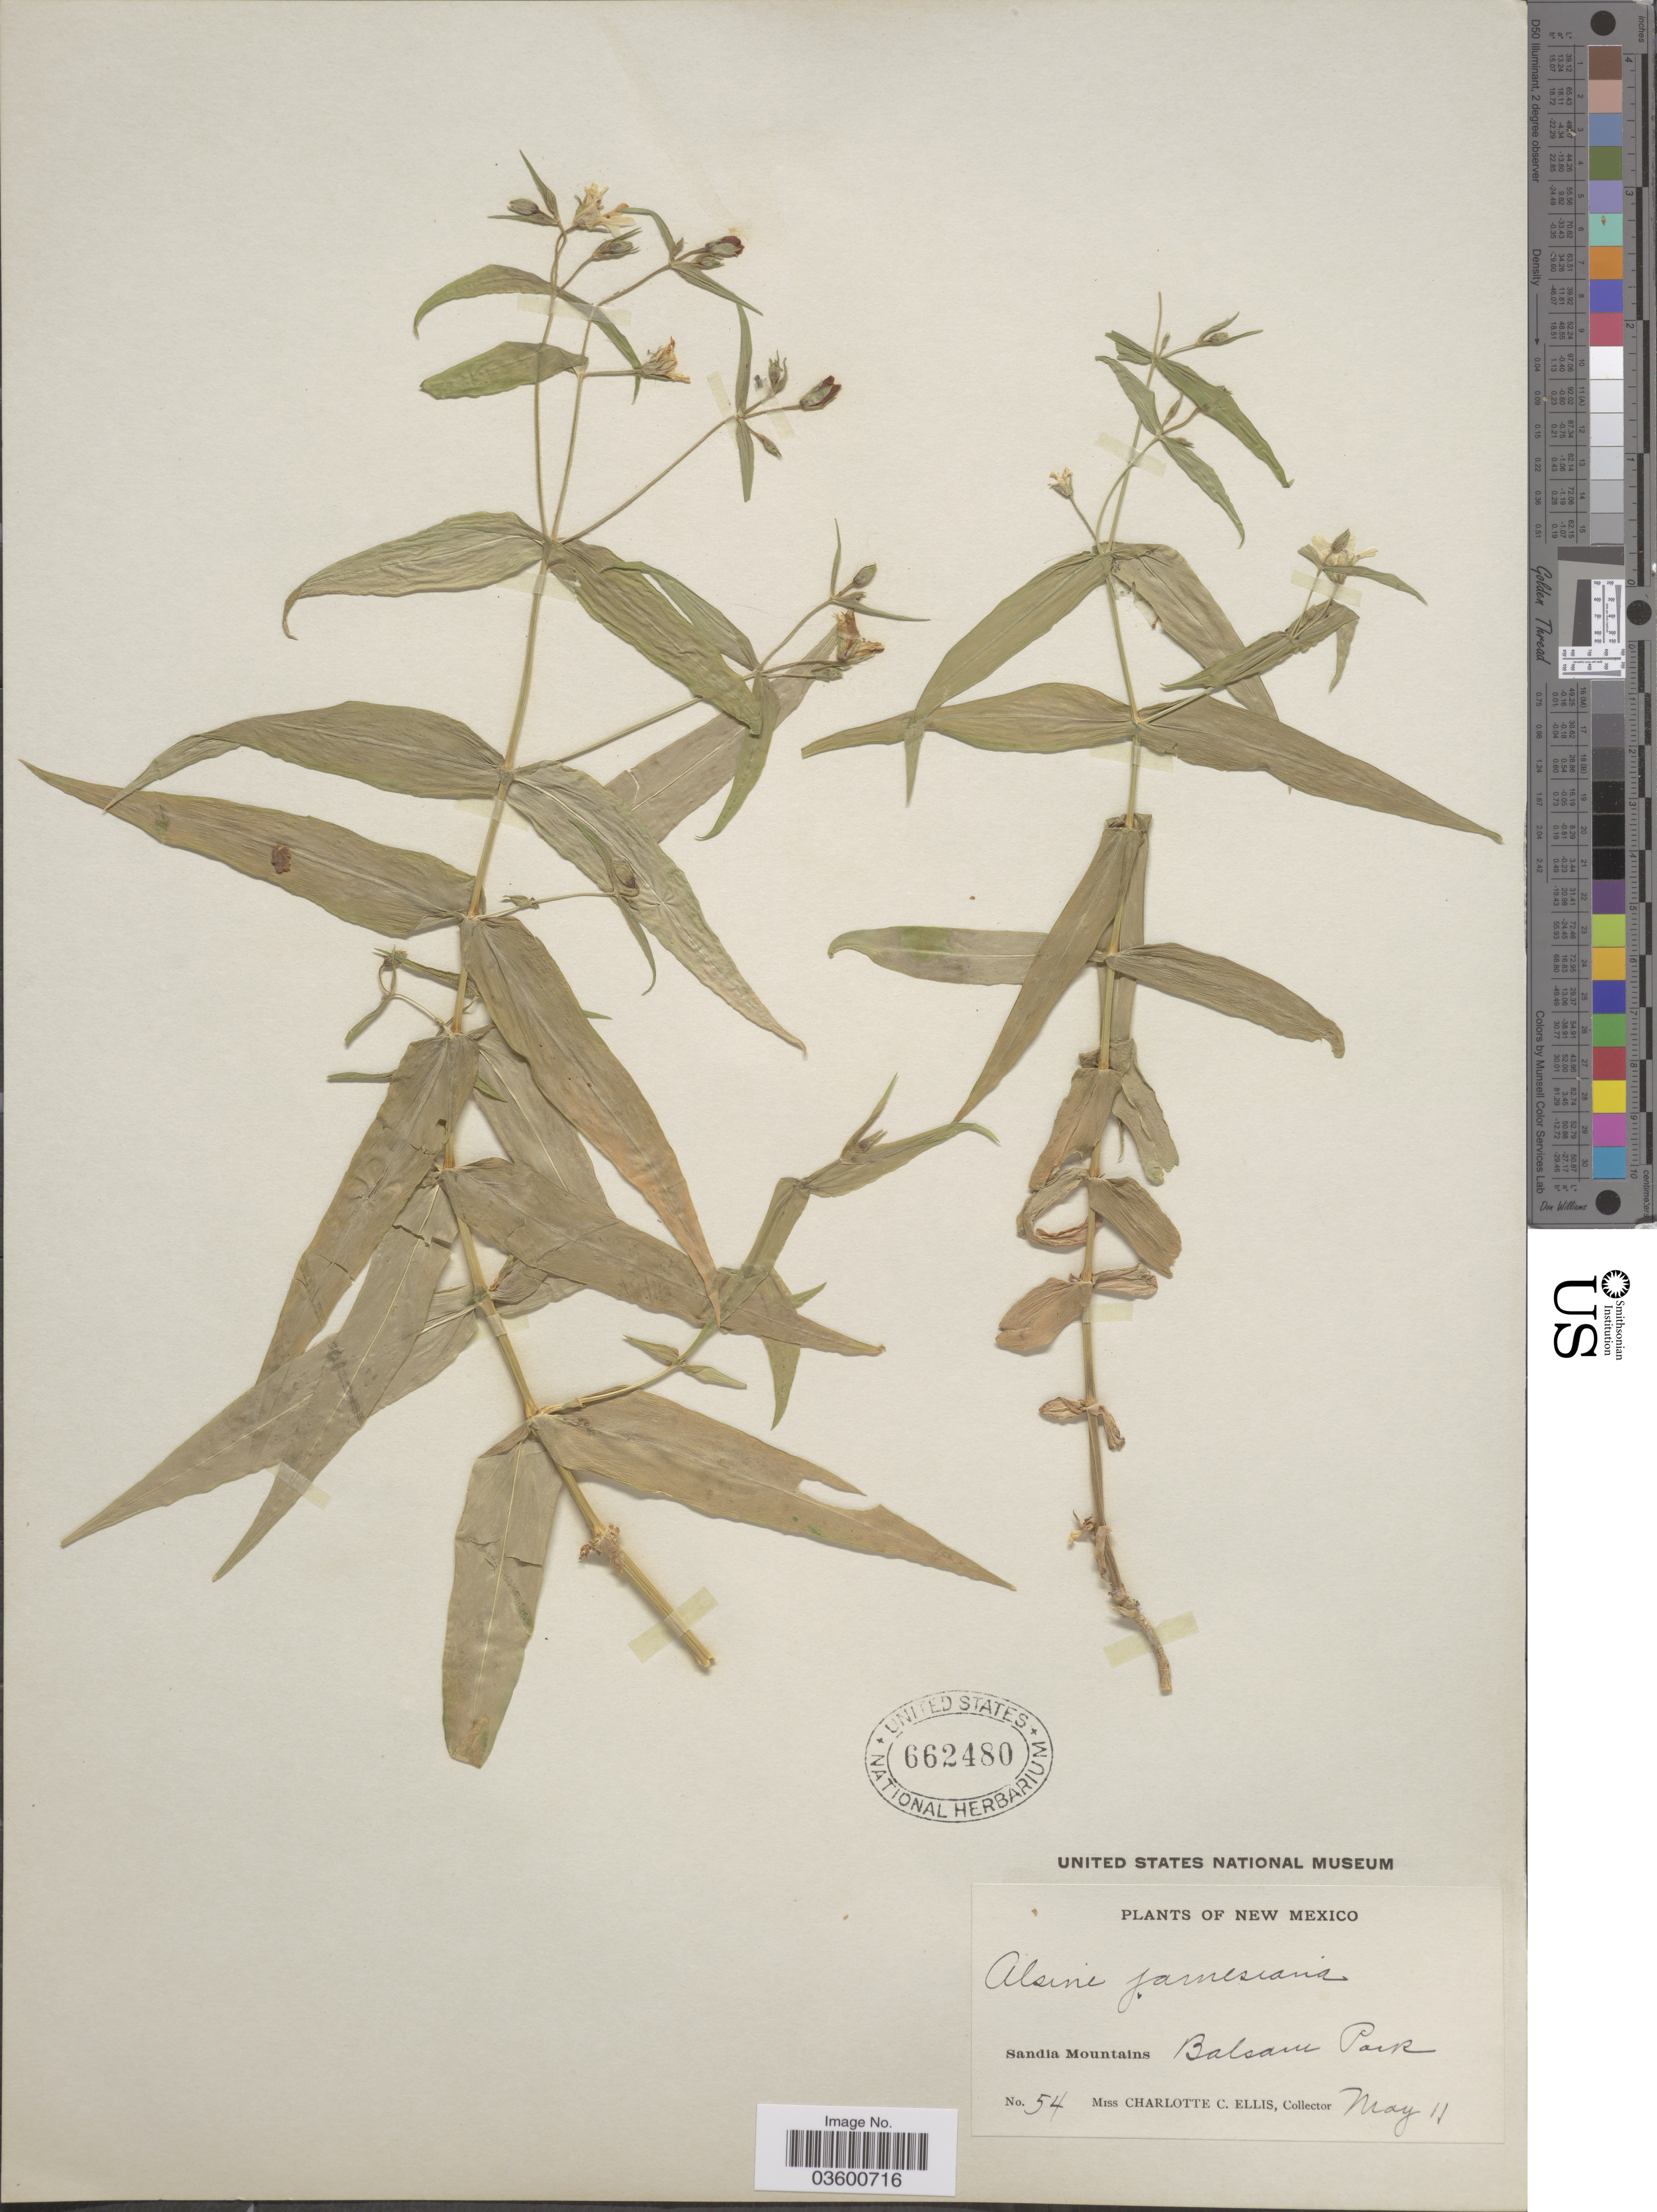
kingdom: Plantae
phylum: Tracheophyta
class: Magnoliopsida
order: Caryophyllales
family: Caryophyllaceae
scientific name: Torreyostellaria jamesiana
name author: (Torr.) Gang Yao et al.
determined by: Strong, M. T., (US), Smithsonian Institution - National Museum of Natural History (UNITED STATES)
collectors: C. C. Ellis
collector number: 54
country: United States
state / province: New Mexico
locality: Sandia Mountains, Balsam Park.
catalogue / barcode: US 662480